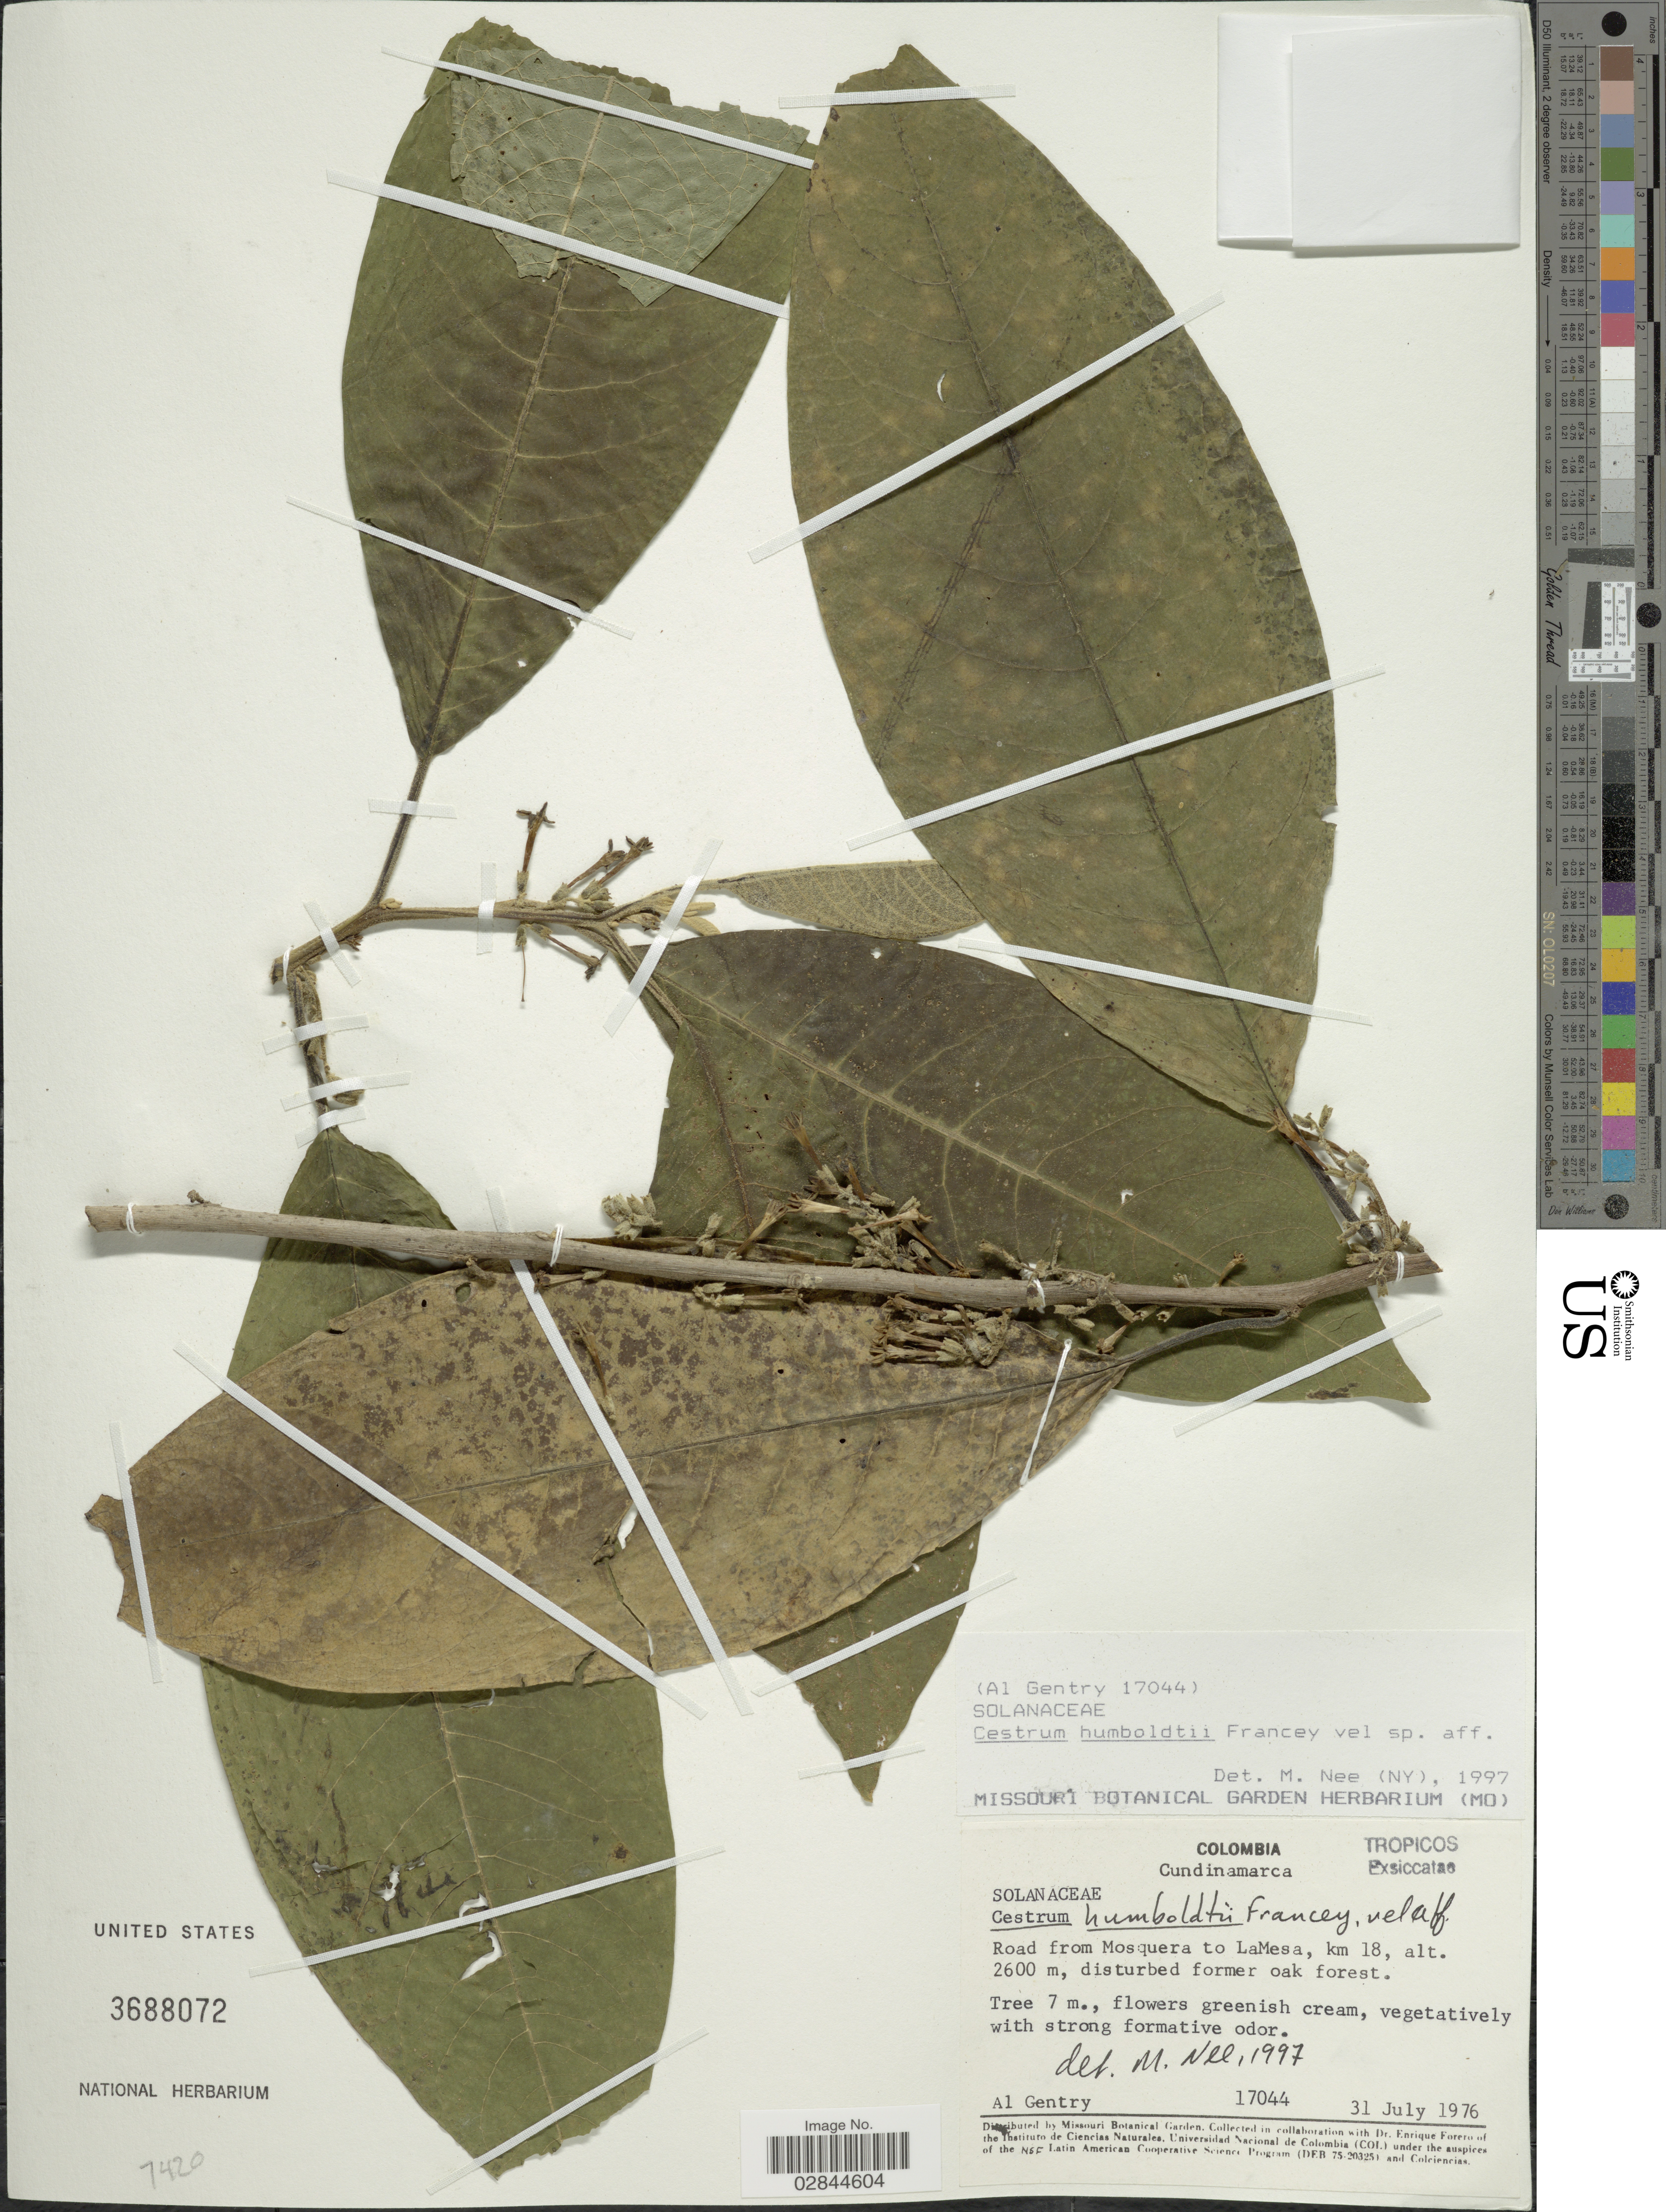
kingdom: Plantae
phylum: Tracheophyta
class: Magnoliopsida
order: Solanales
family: Solanaceae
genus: Cestrum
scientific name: Cestrum humboldtii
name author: Francey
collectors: A. H. Gentry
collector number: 17044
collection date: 1976-07-31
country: Colombia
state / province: Cundinamarca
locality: Road from Mosquera to LaMesa, km 18.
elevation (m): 2600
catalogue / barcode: US 3688072